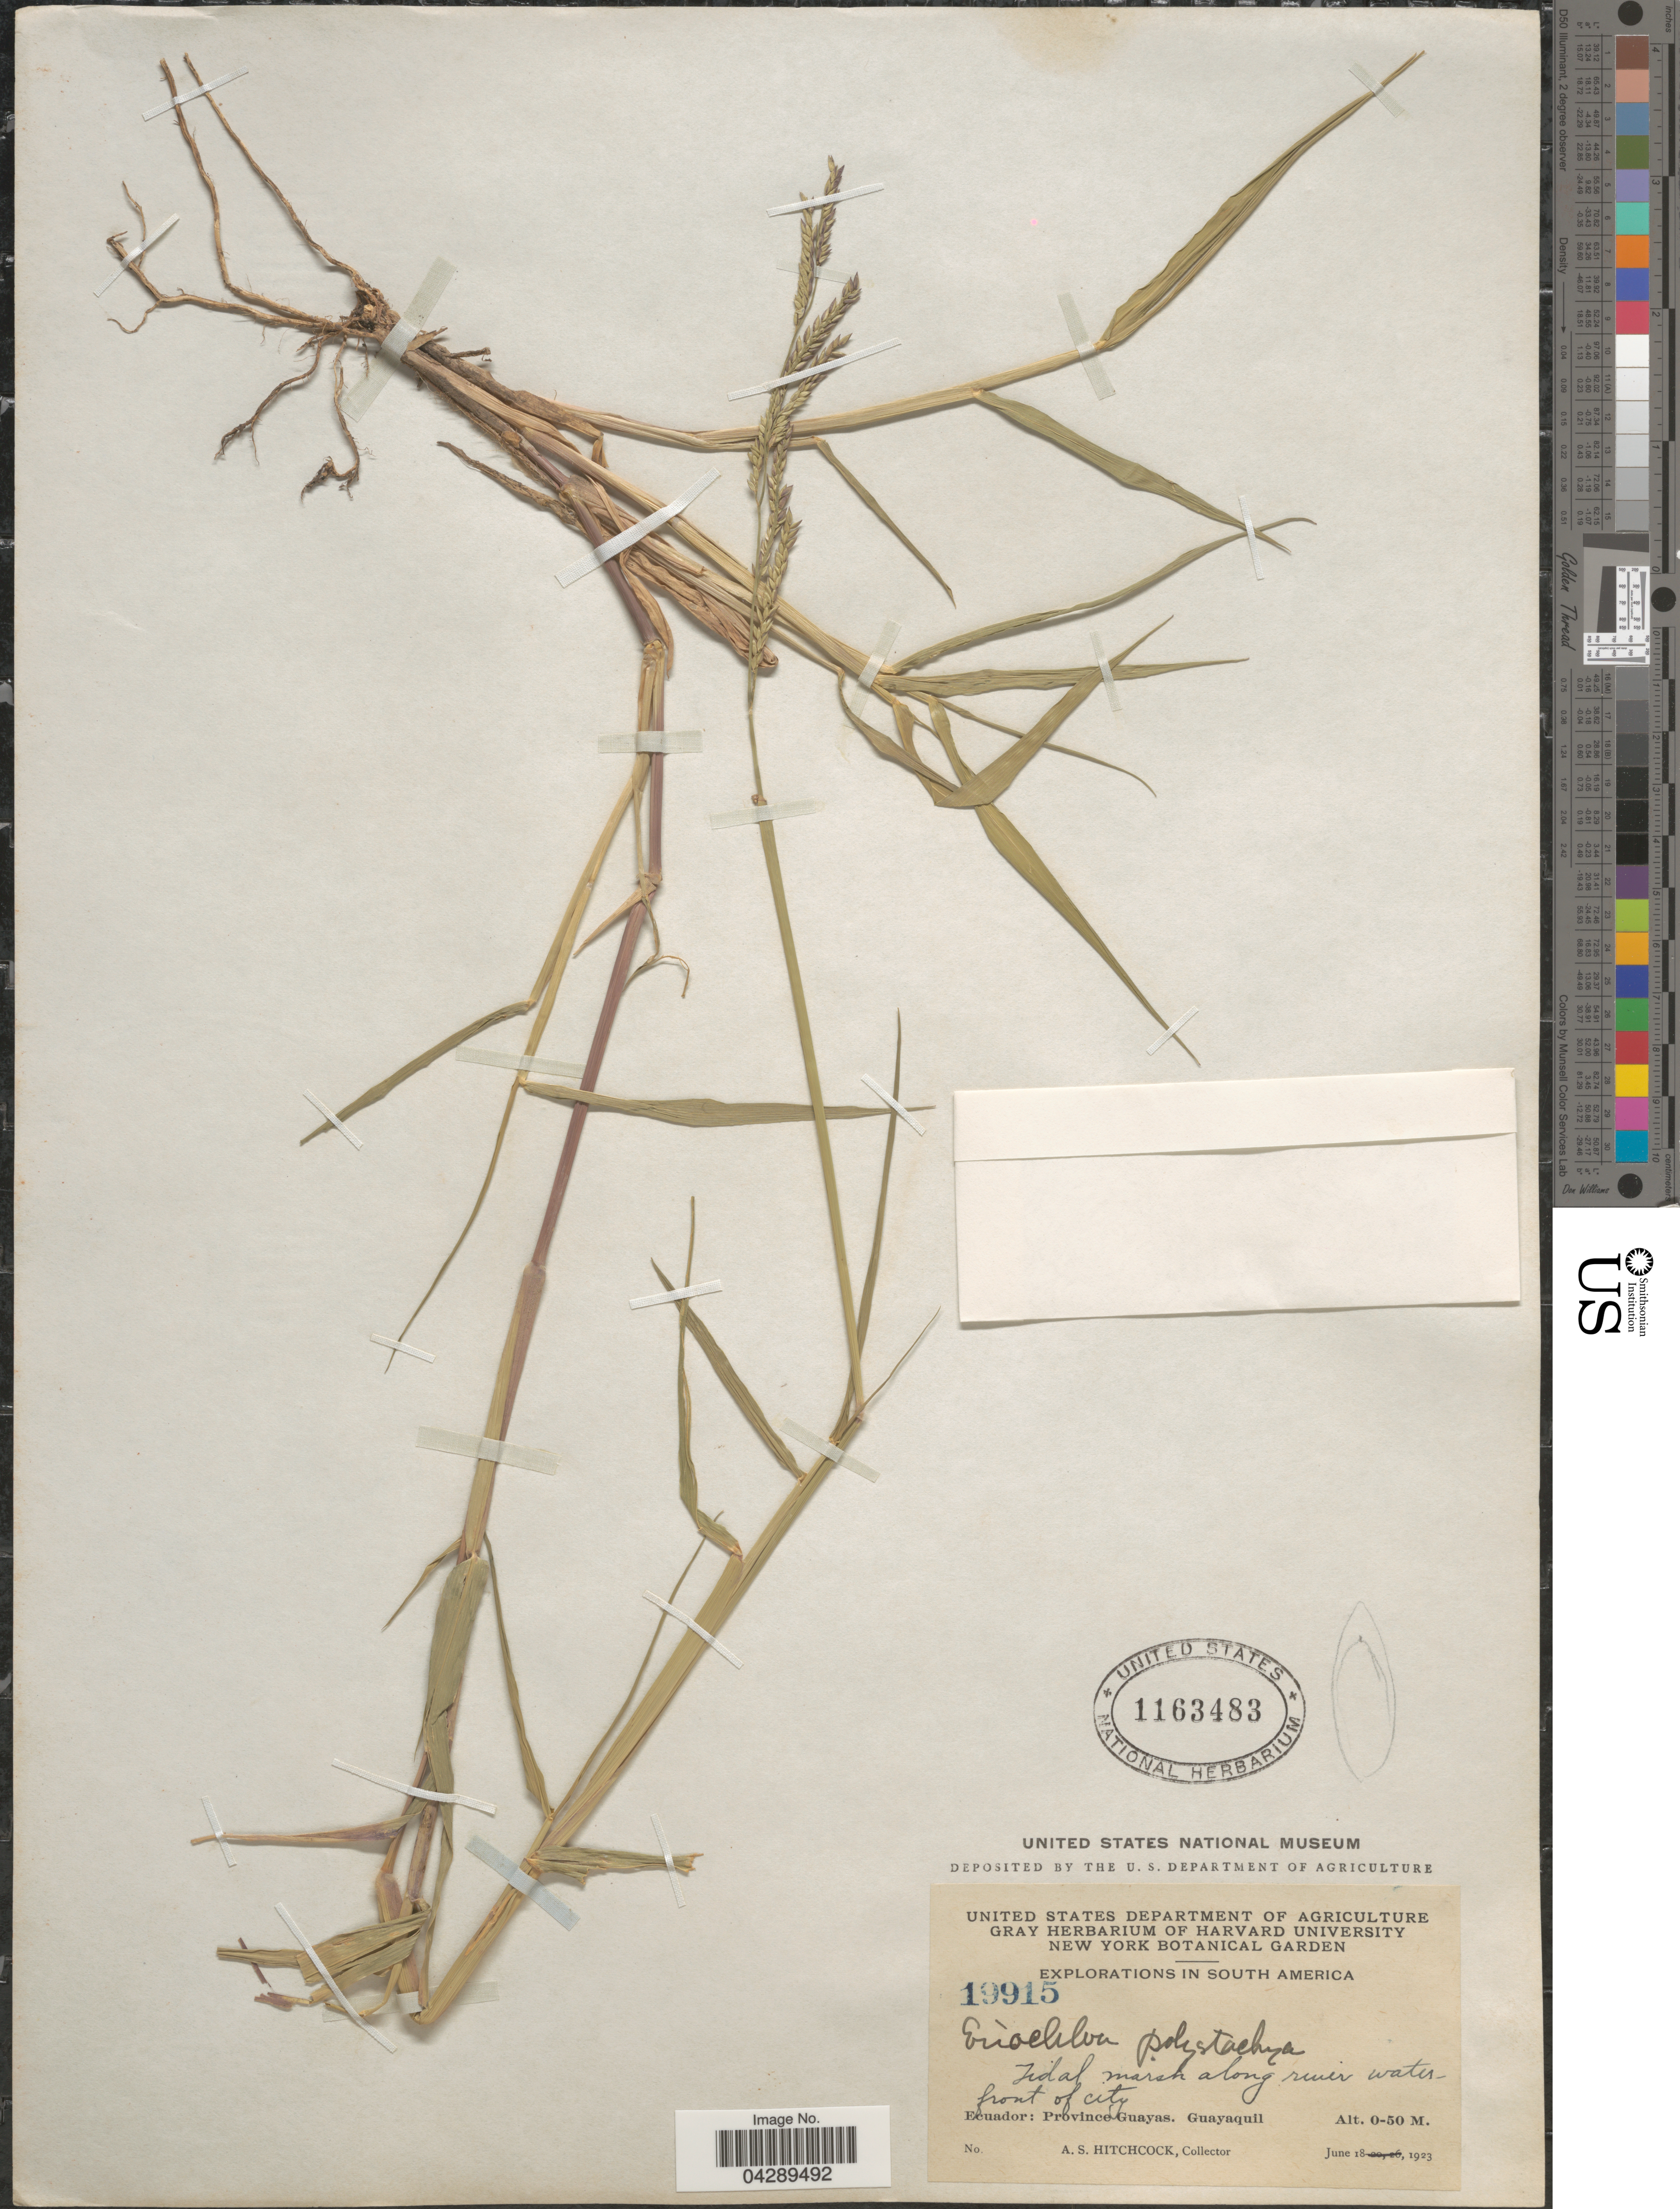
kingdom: Plantae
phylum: Tracheophyta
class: Liliopsida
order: Poales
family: Poaceae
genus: Eriochloa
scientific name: Eriochloa polystachya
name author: Kunth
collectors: A. S. Hitchcock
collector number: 19915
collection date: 1923-06-18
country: Ecuador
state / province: Guayas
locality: Explorations in South America. Tidal marsh along river waterfront of city. Guayaquil.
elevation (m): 0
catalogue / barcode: US 1163483